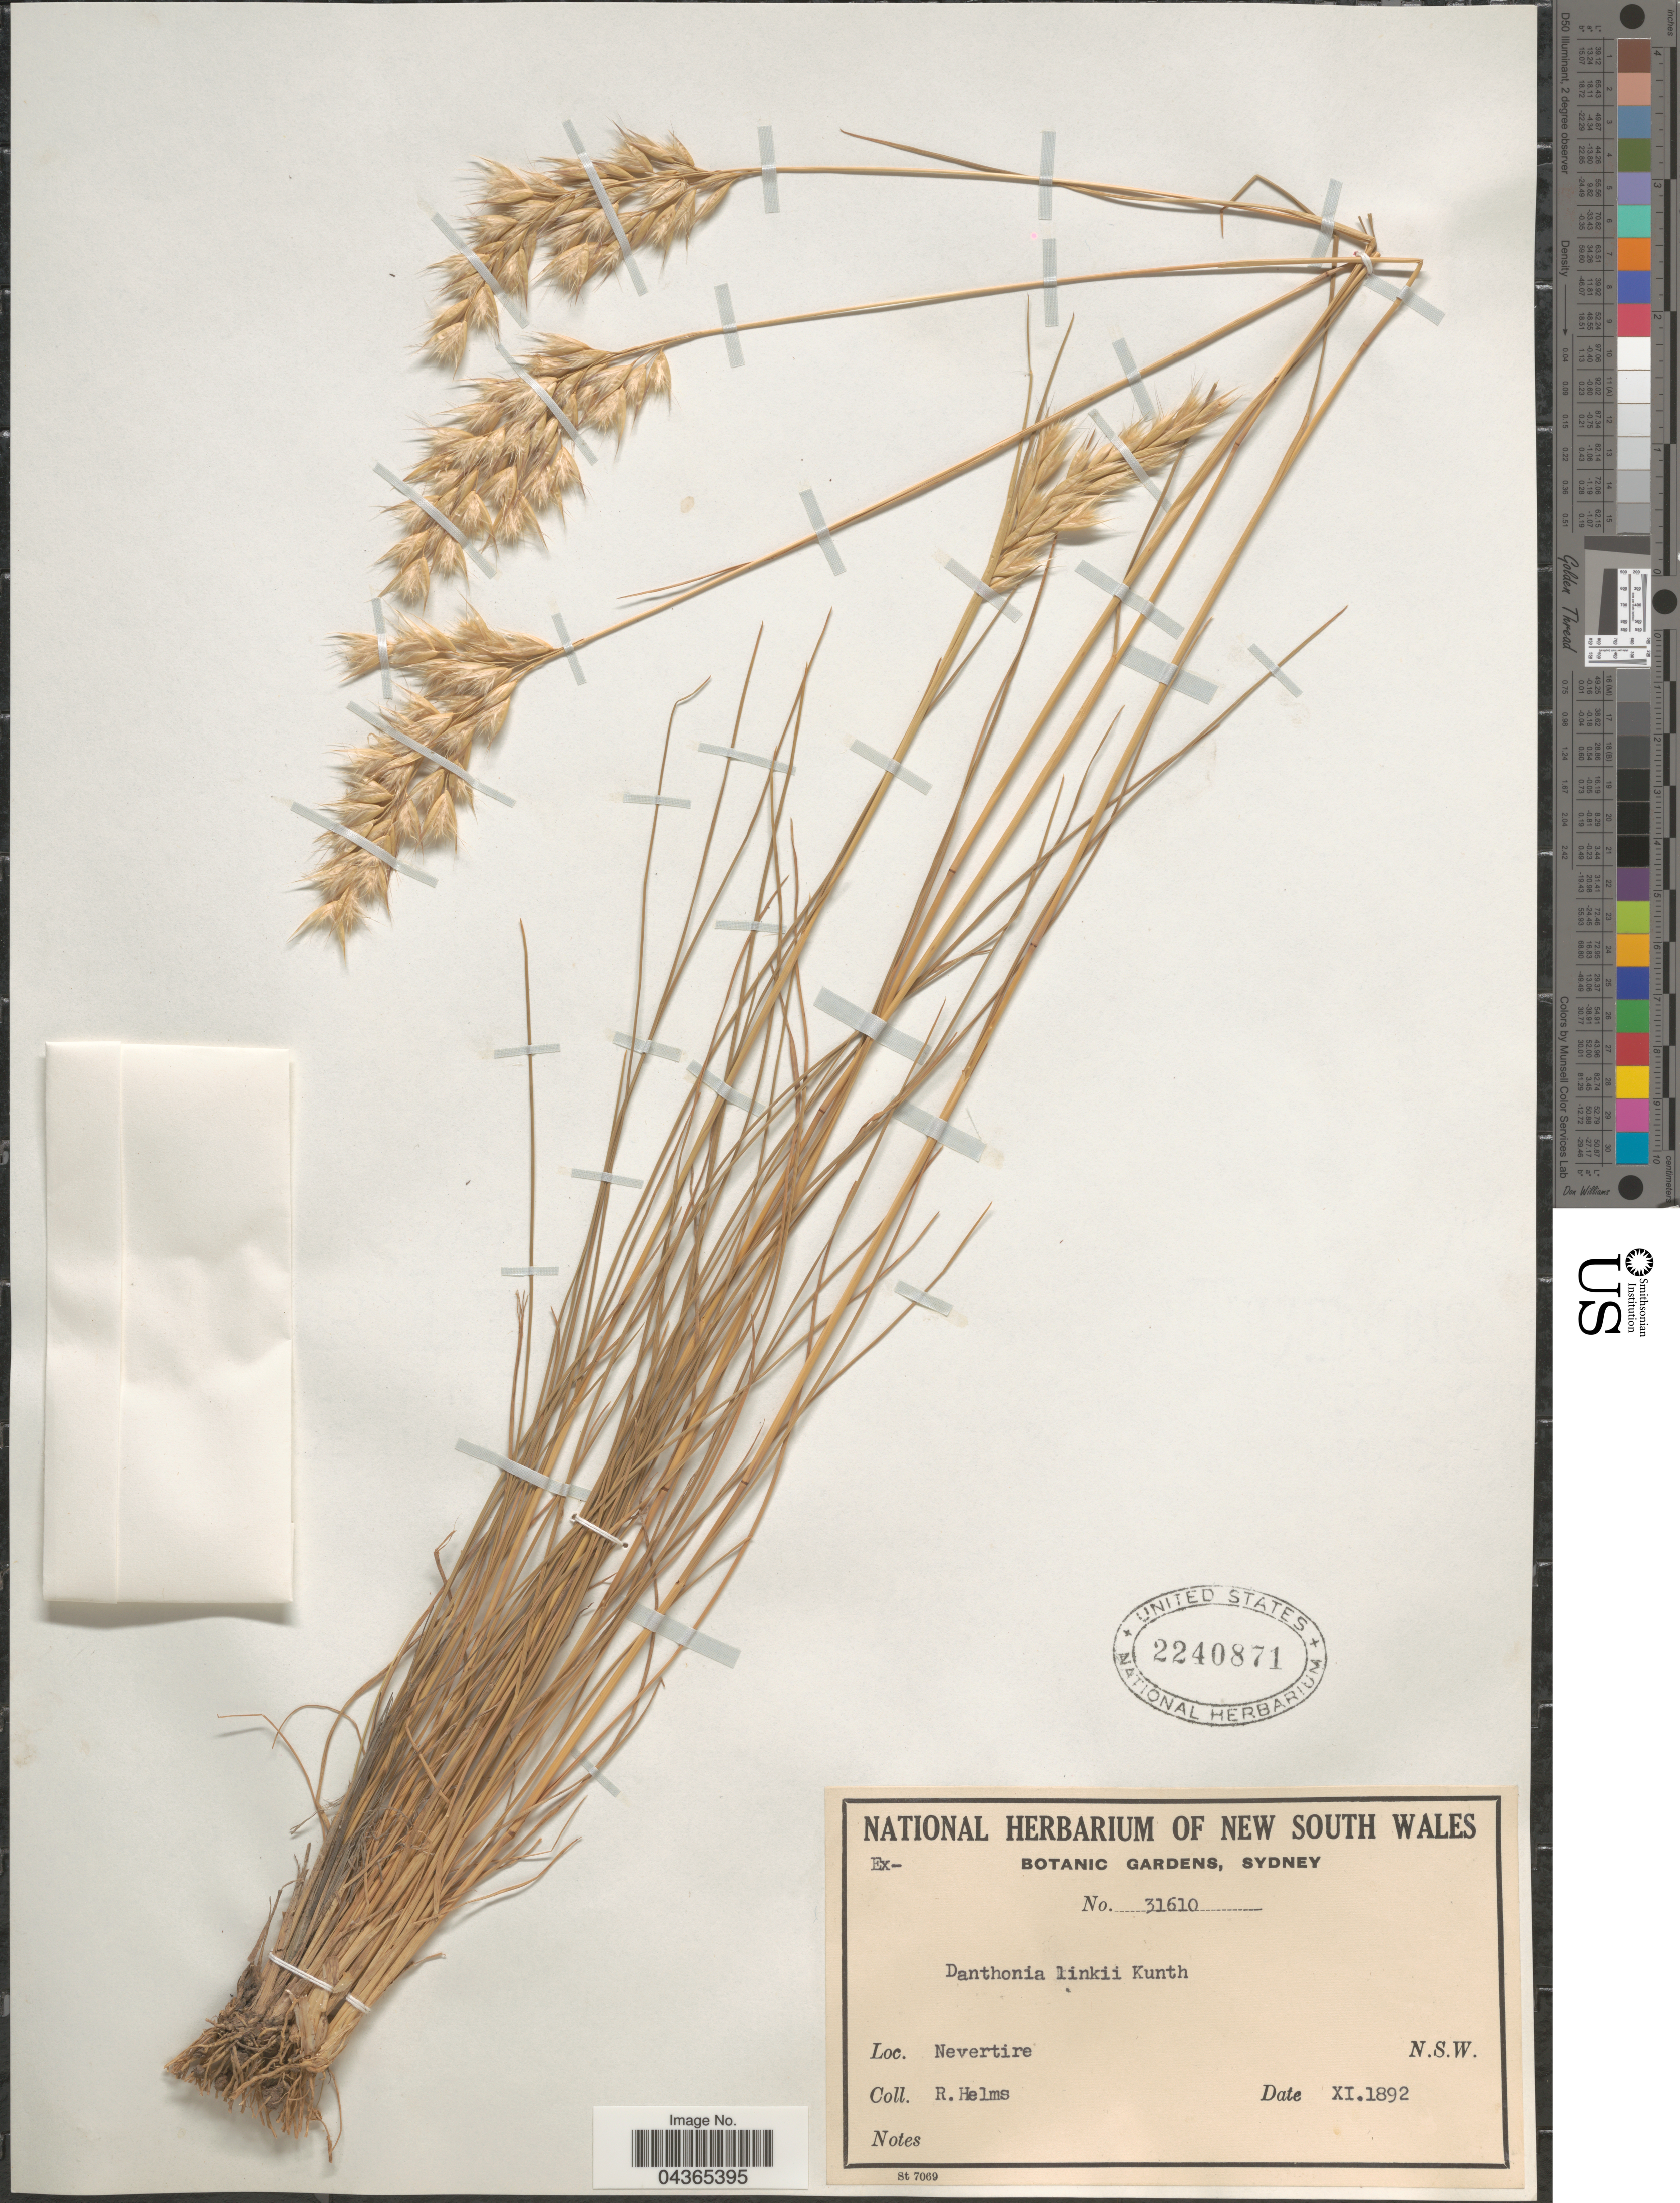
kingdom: Plantae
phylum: Tracheophyta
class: Liliopsida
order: Poales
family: Poaceae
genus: Rytidosperma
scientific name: Rytidosperma bipartitum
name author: (Link) A.M. Humphreys & H.P. Linder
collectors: R. Helms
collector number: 31610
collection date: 1892-11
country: Australia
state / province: New South Wales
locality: Nevertire.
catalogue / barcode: US 2240871